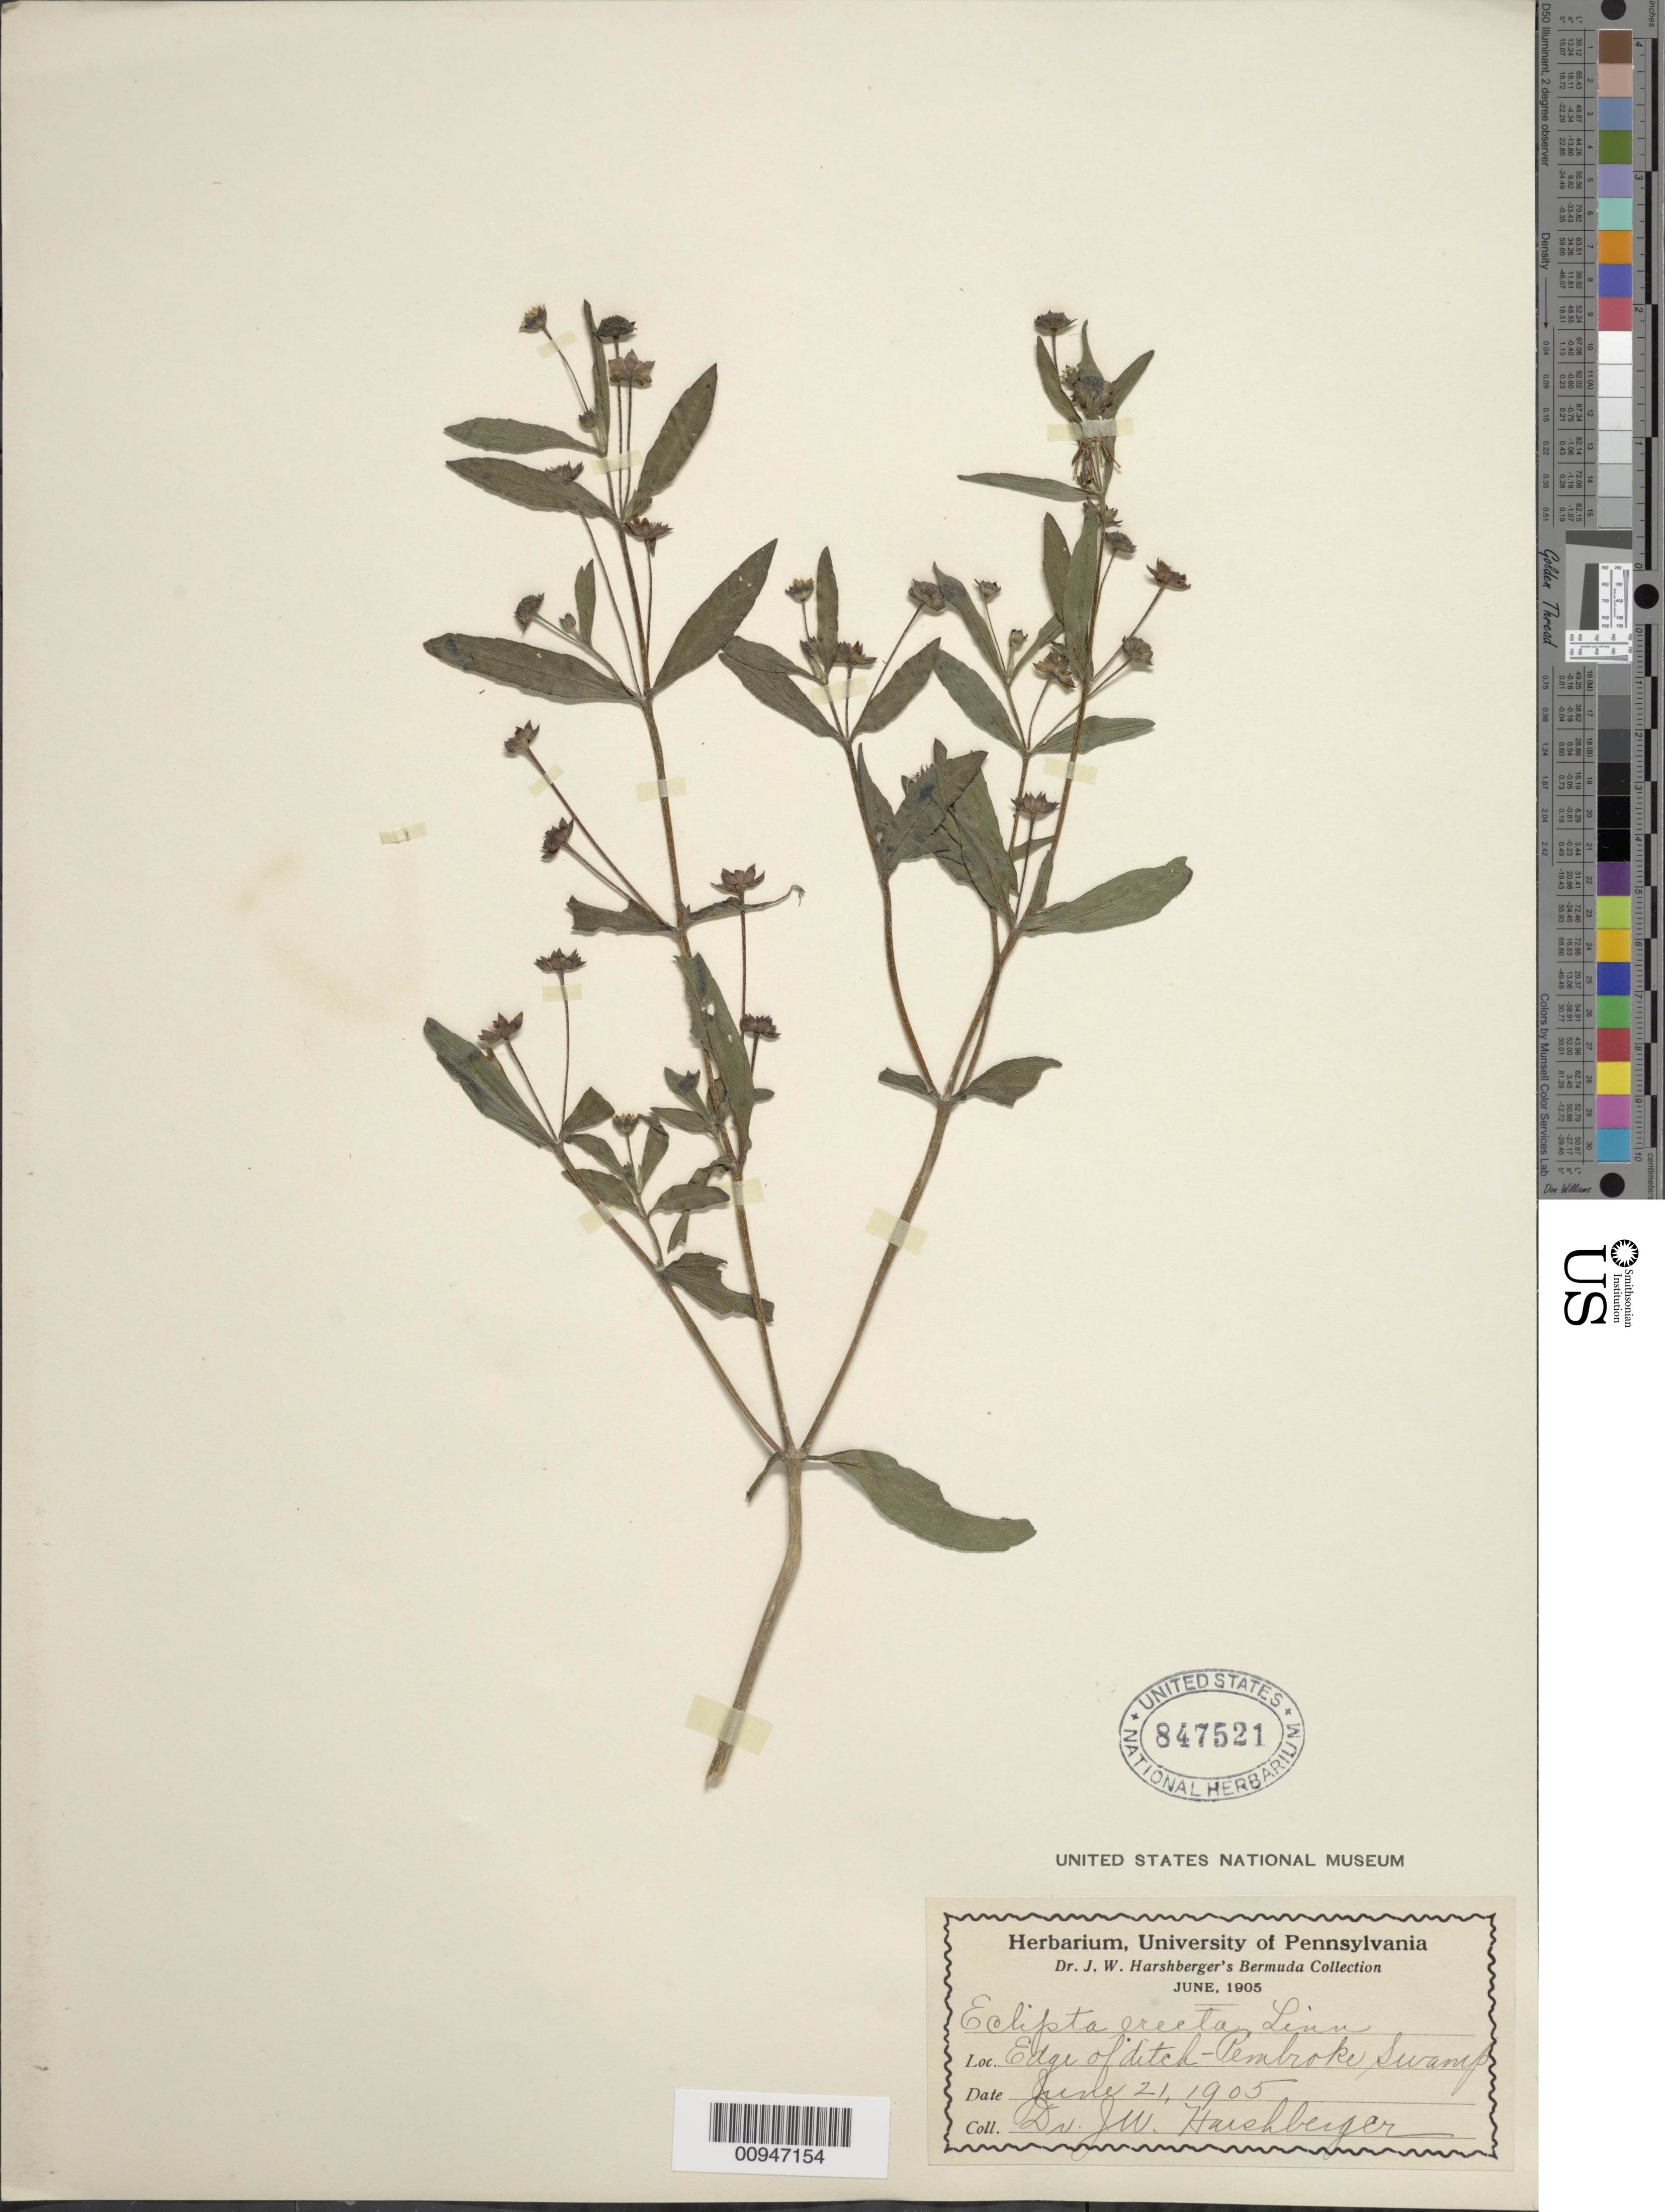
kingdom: Plantae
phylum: Tracheophyta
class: Magnoliopsida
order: Asterales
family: Asteraceae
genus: Eclipta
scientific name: Eclipta alba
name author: (L.) Hassk.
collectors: J. W. Harshberger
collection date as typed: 21 Jun 1905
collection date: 1905-06-21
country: Bermuda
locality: Pembroke Swamp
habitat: Edge of ditch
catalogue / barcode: US 847521